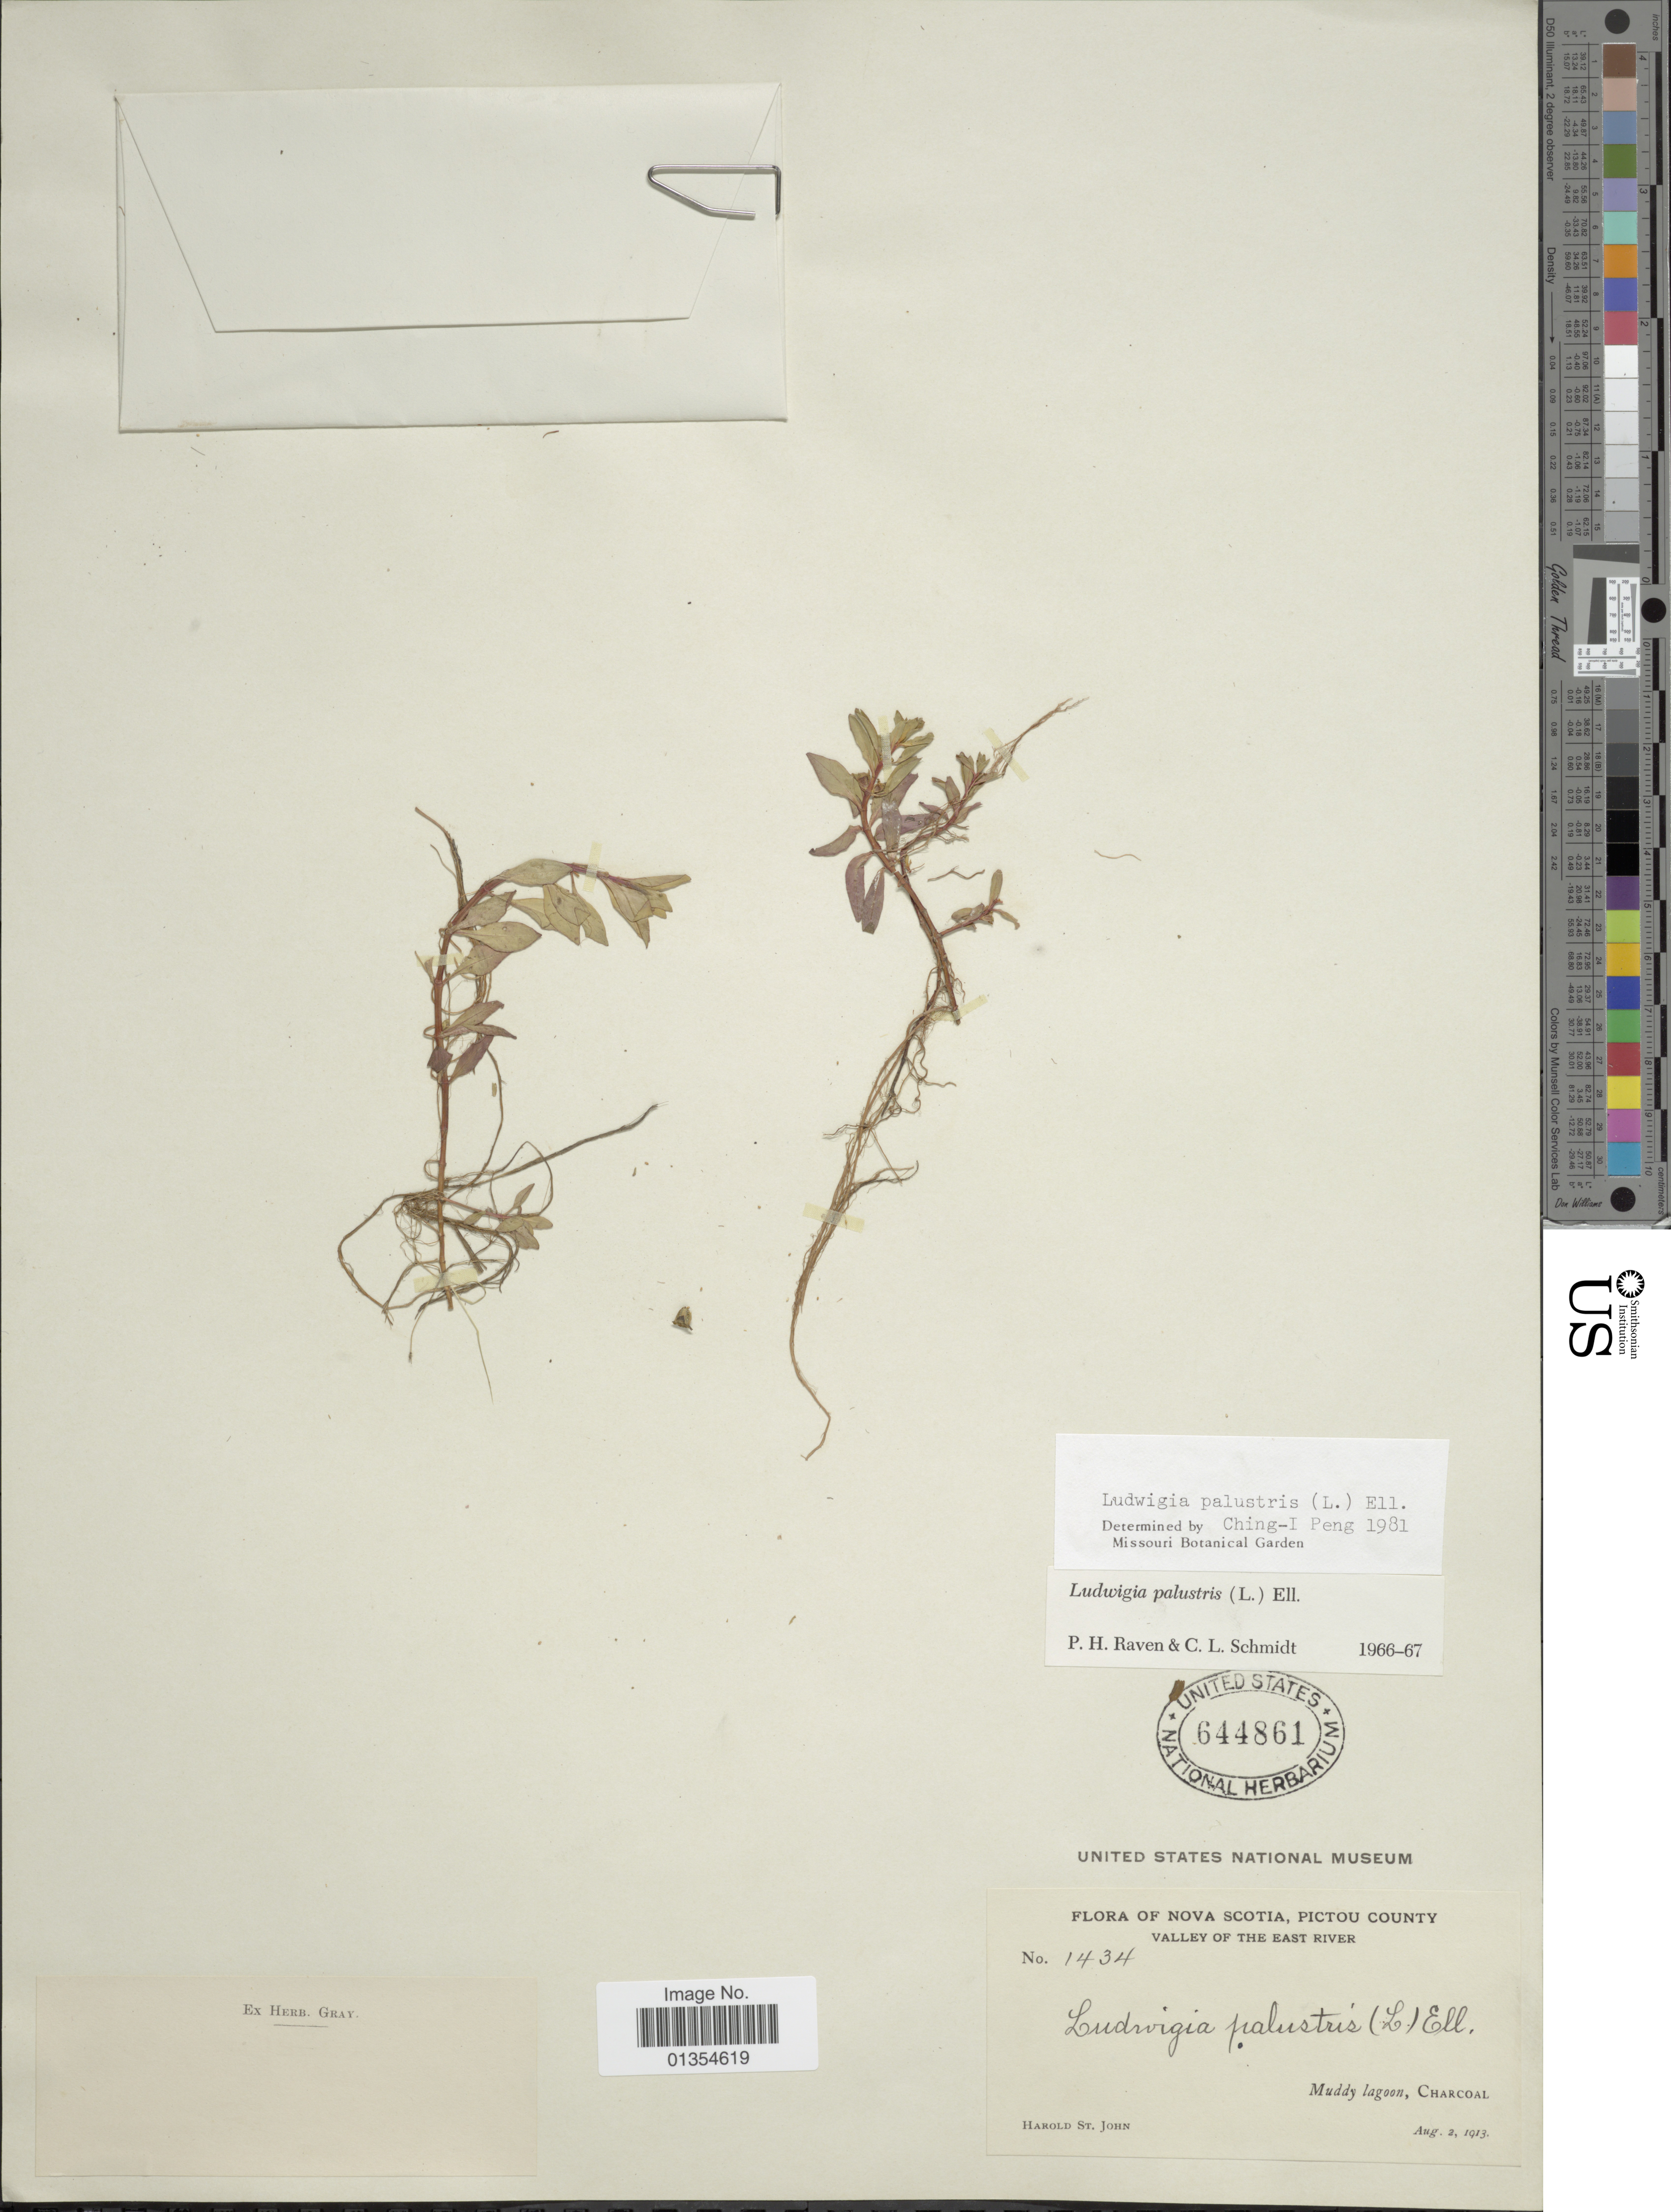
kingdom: Plantae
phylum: Tracheophyta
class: Magnoliopsida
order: Myrtales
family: Onagraceae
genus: Ludwigia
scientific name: Ludwigia palustris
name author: (L.) Elliott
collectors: H. St. John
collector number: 1434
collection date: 1919-08-02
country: Canada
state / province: Nova Scotia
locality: Pictou County, Vlalley of the East River, Charcoal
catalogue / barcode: US 644861